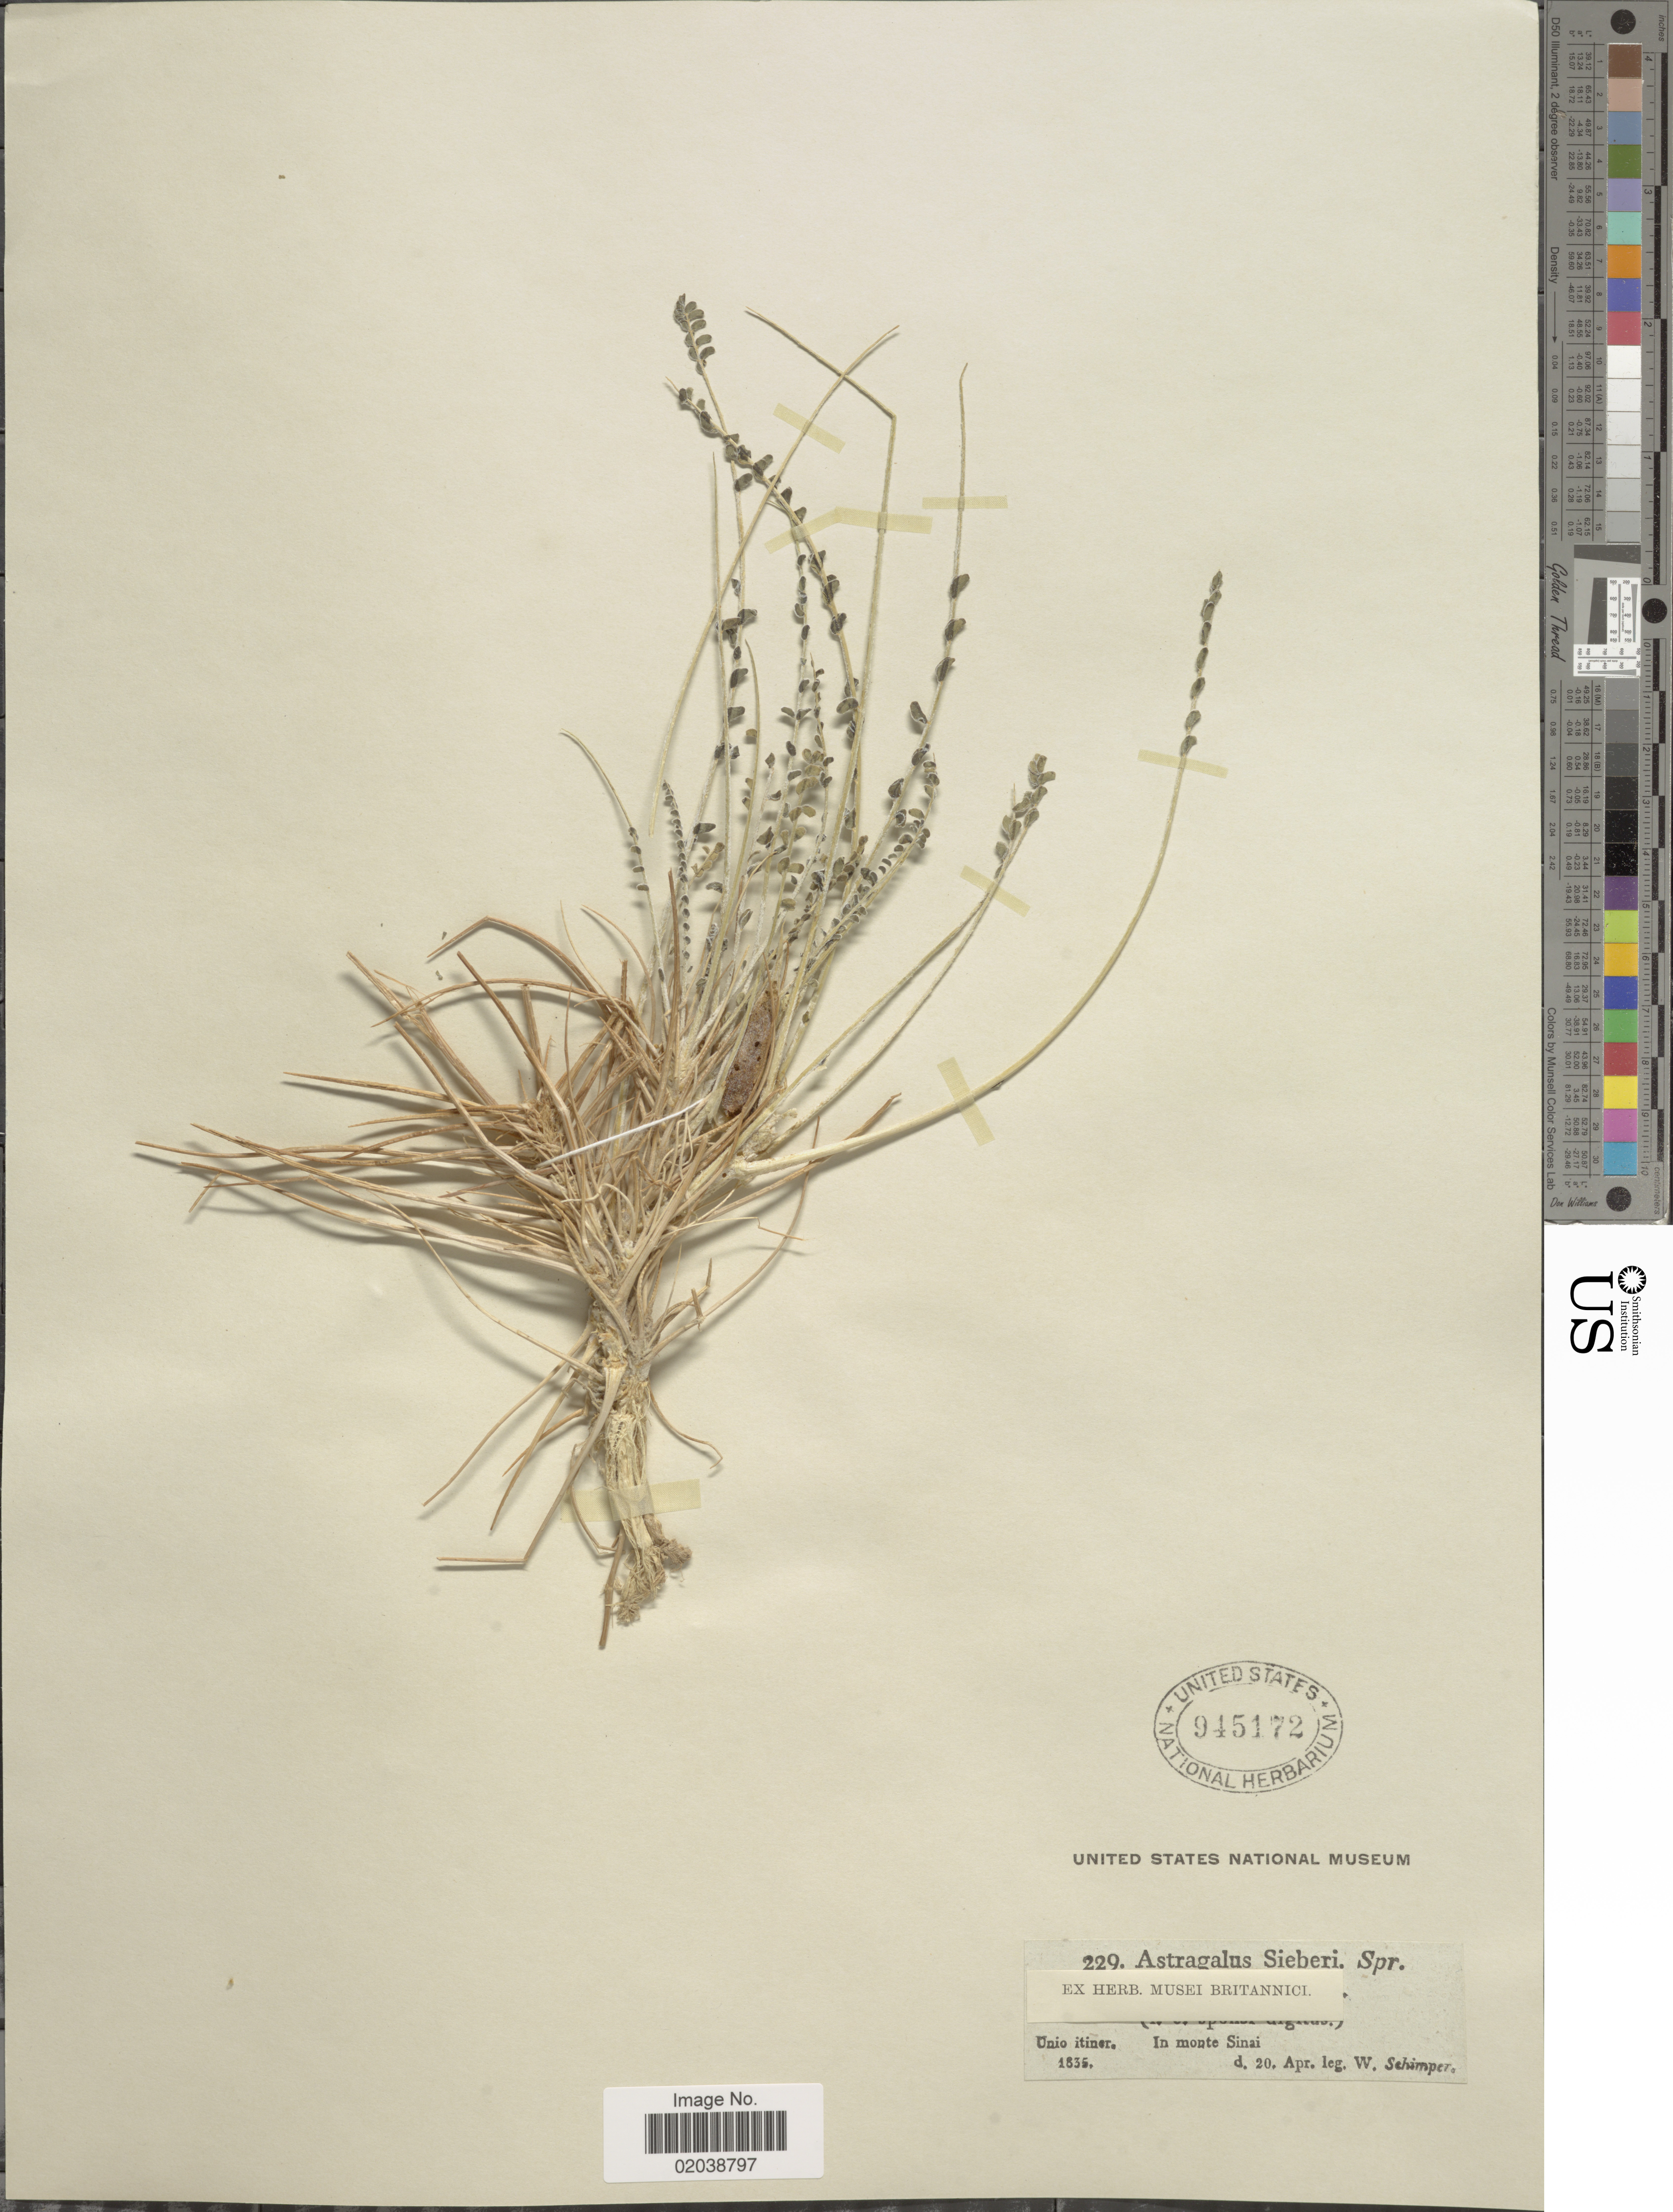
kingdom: Plantae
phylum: Tracheophyta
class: Magnoliopsida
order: Fabales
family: Fabaceae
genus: Astragalus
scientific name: Astragalus sieberi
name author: DC.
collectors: W. Schimper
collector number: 229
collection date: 1835-04-20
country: Egypt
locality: Unio itiner. In Monte Sinai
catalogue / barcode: US 945172